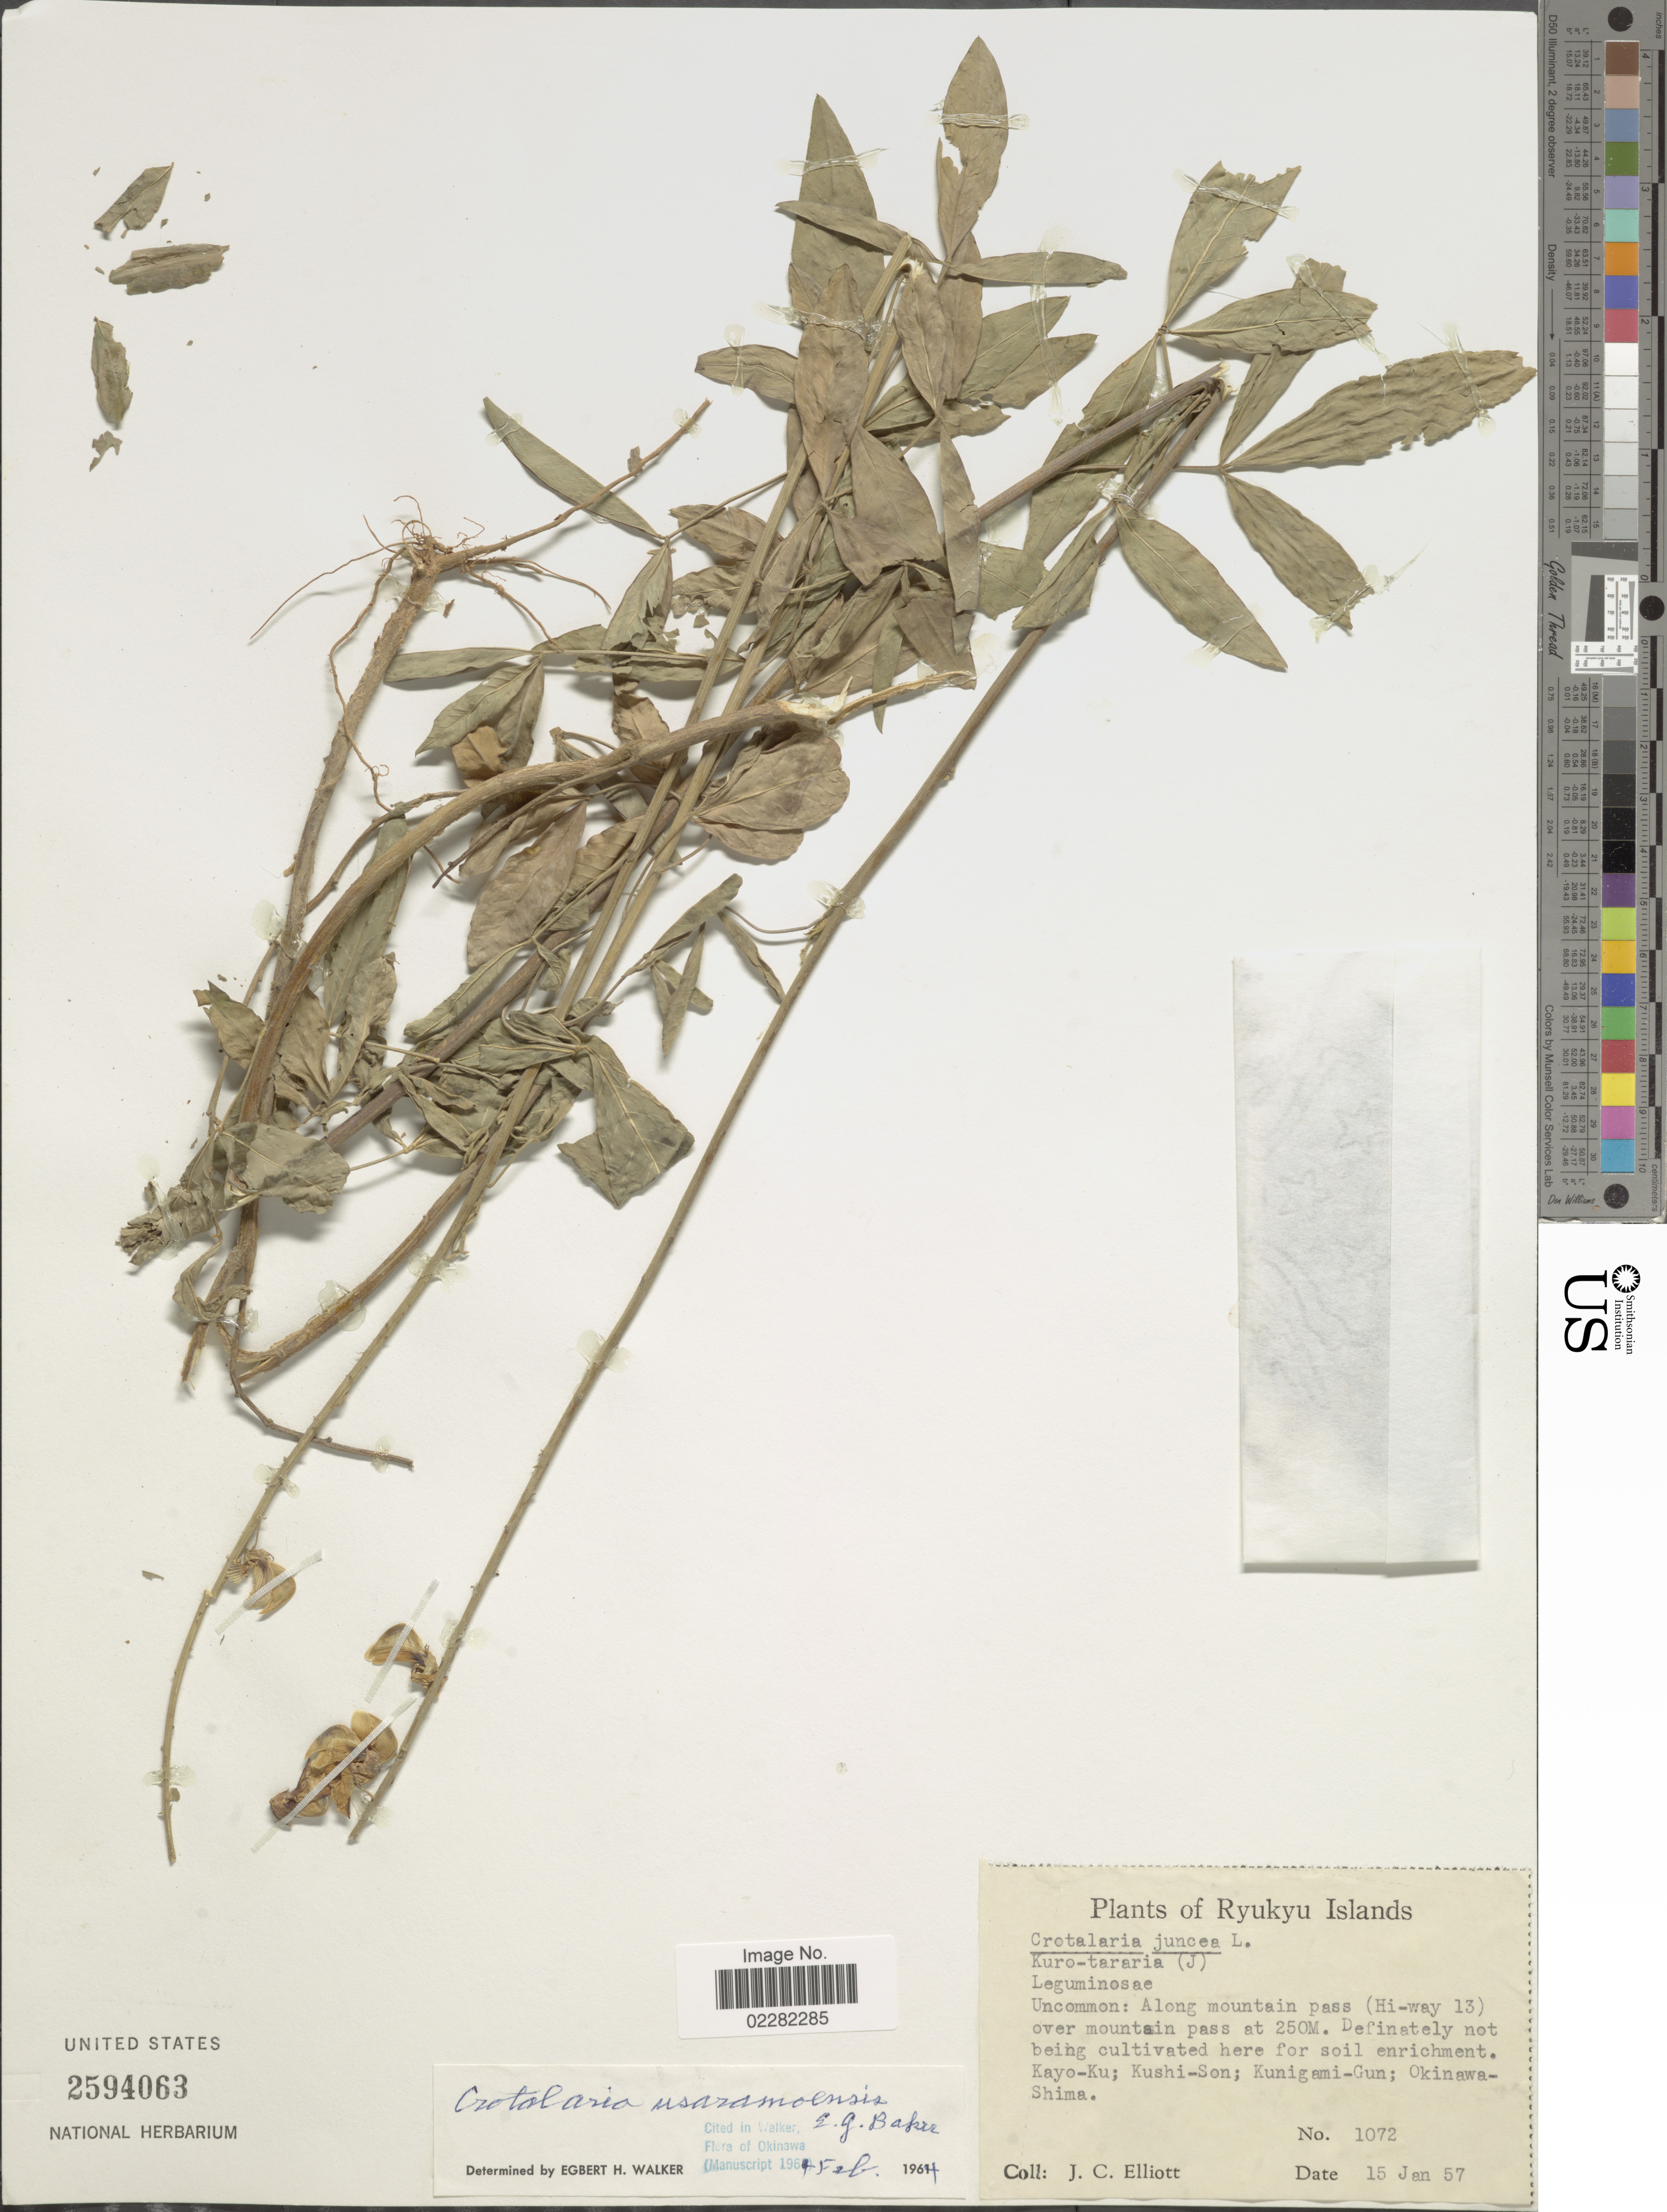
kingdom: Plantae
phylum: Tracheophyta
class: Magnoliopsida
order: Fabales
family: Fabaceae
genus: Crotalaria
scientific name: Crotalaria trichotoma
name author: Bojer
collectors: J. C. Elliott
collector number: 1072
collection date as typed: Transcribed d/m/y: 15/1/57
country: Japan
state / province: Okinawa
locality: Kayo-Ku, Kushi-Son; Kunigama-Gun; Okinawa Shima. Along mountain pass (Hi-way 13) over mountain pass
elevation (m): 250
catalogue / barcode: US 2594063